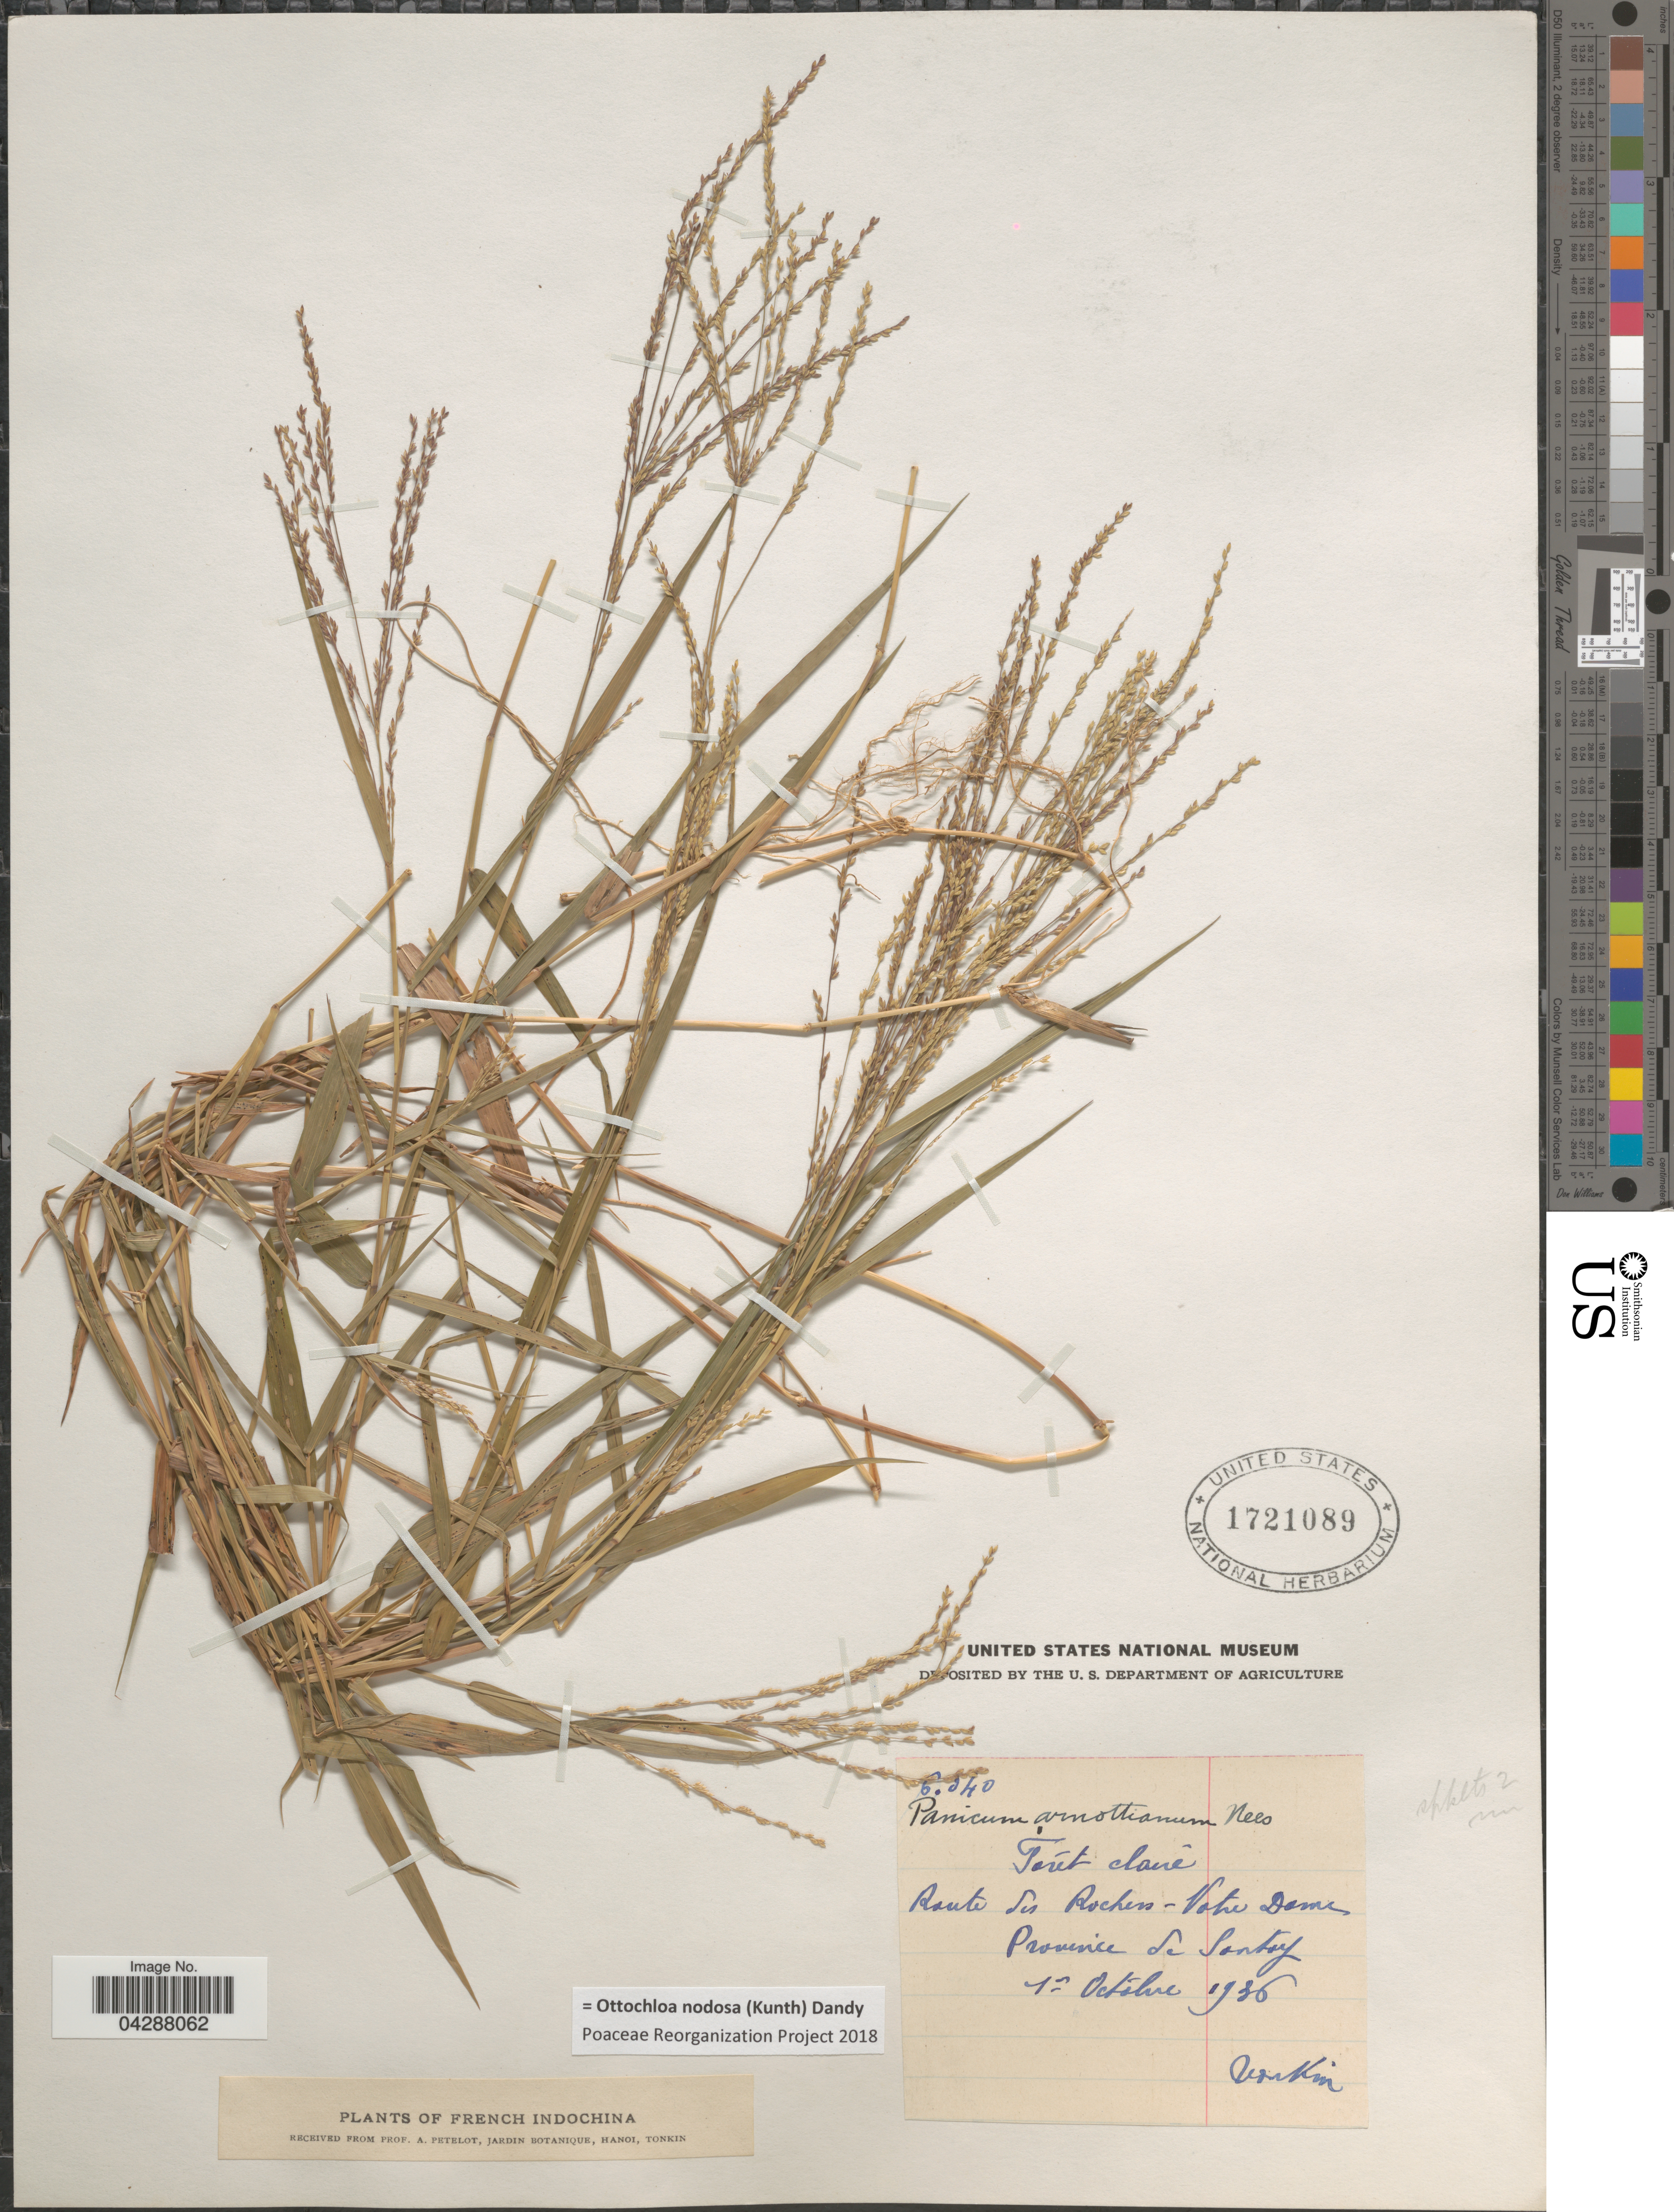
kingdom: Plantae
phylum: Tracheophyta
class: Liliopsida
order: Poales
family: Poaceae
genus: Ottochloa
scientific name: Ottochloa nodosa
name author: (Kunth) Dandy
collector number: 6340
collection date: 1936-10-01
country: Vietnam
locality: French Indochina. Forêt claire. Route des Rochers - Notre Dame. Province de Sontay. Tonkin.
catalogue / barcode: US 1721089